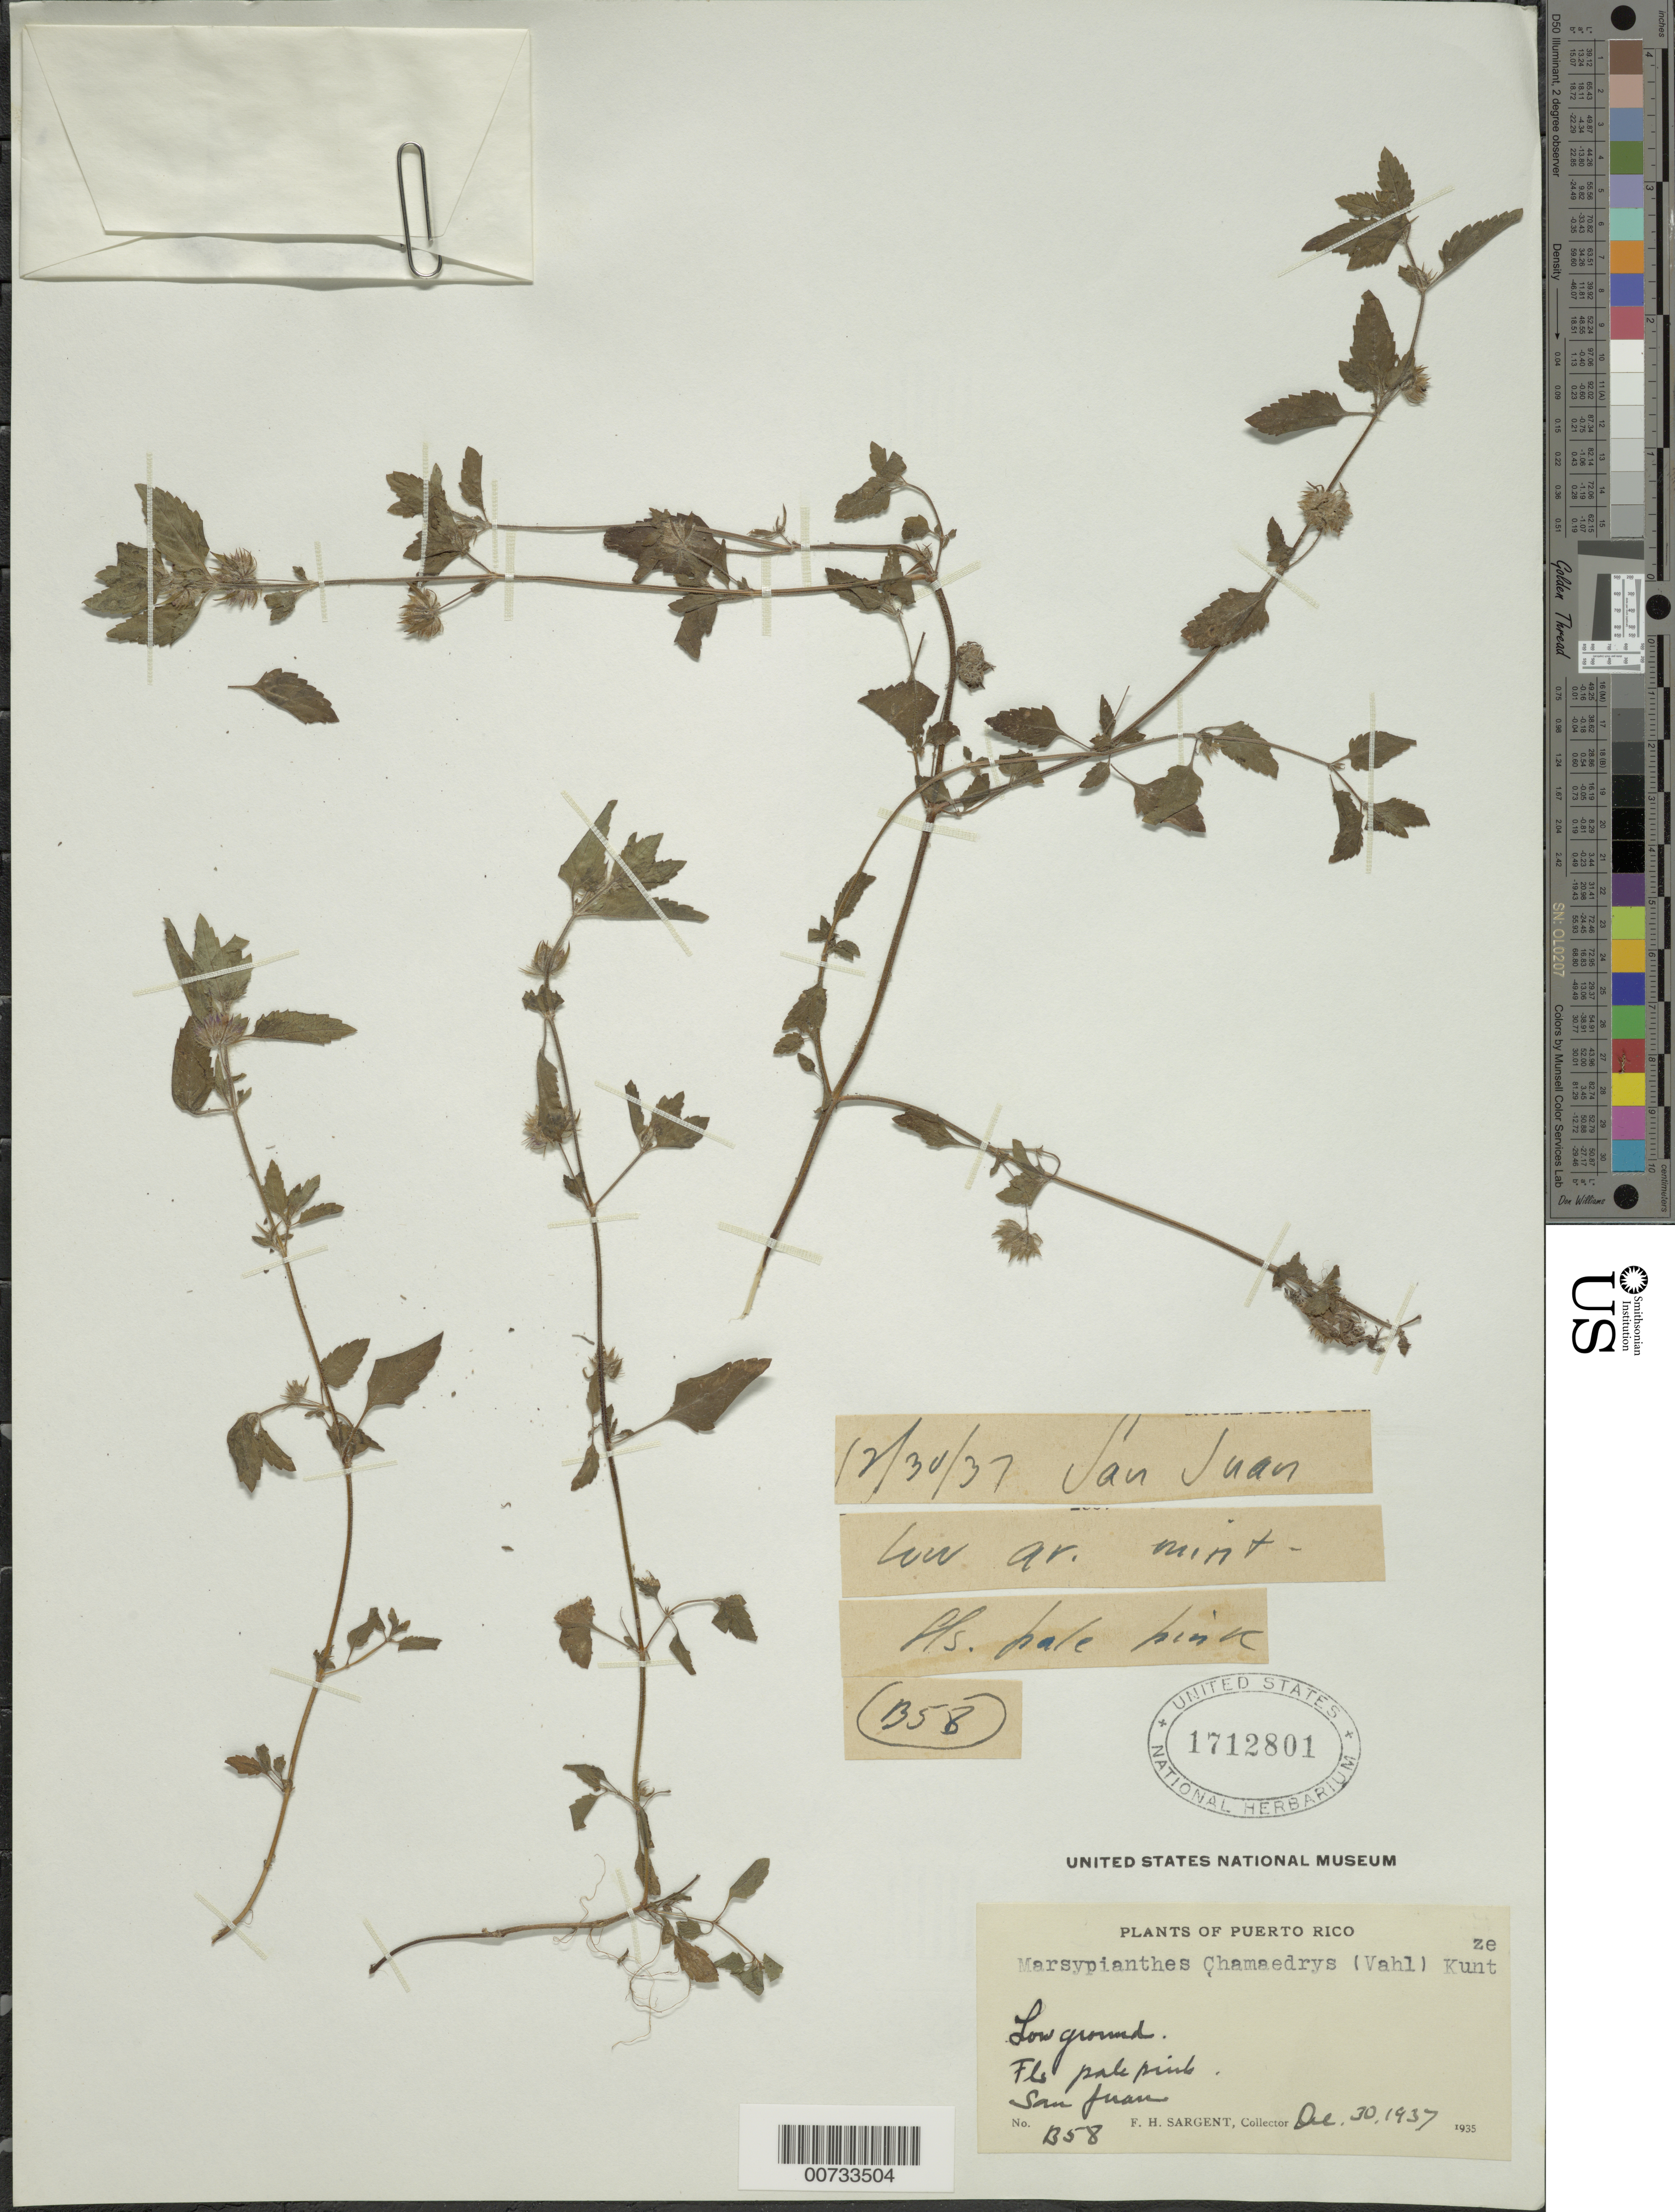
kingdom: Plantae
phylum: Tracheophyta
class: Magnoliopsida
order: Lamiales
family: Lamiaceae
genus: Marsypianthes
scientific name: Marsypianthes chamaedrys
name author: (Vahl) Kuntze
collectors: F. H. Sargent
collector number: B58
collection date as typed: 30 Dec 1937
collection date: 1937-12-30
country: Puerto Rico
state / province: San Juan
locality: San Juan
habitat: Low ground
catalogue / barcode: US 1712801